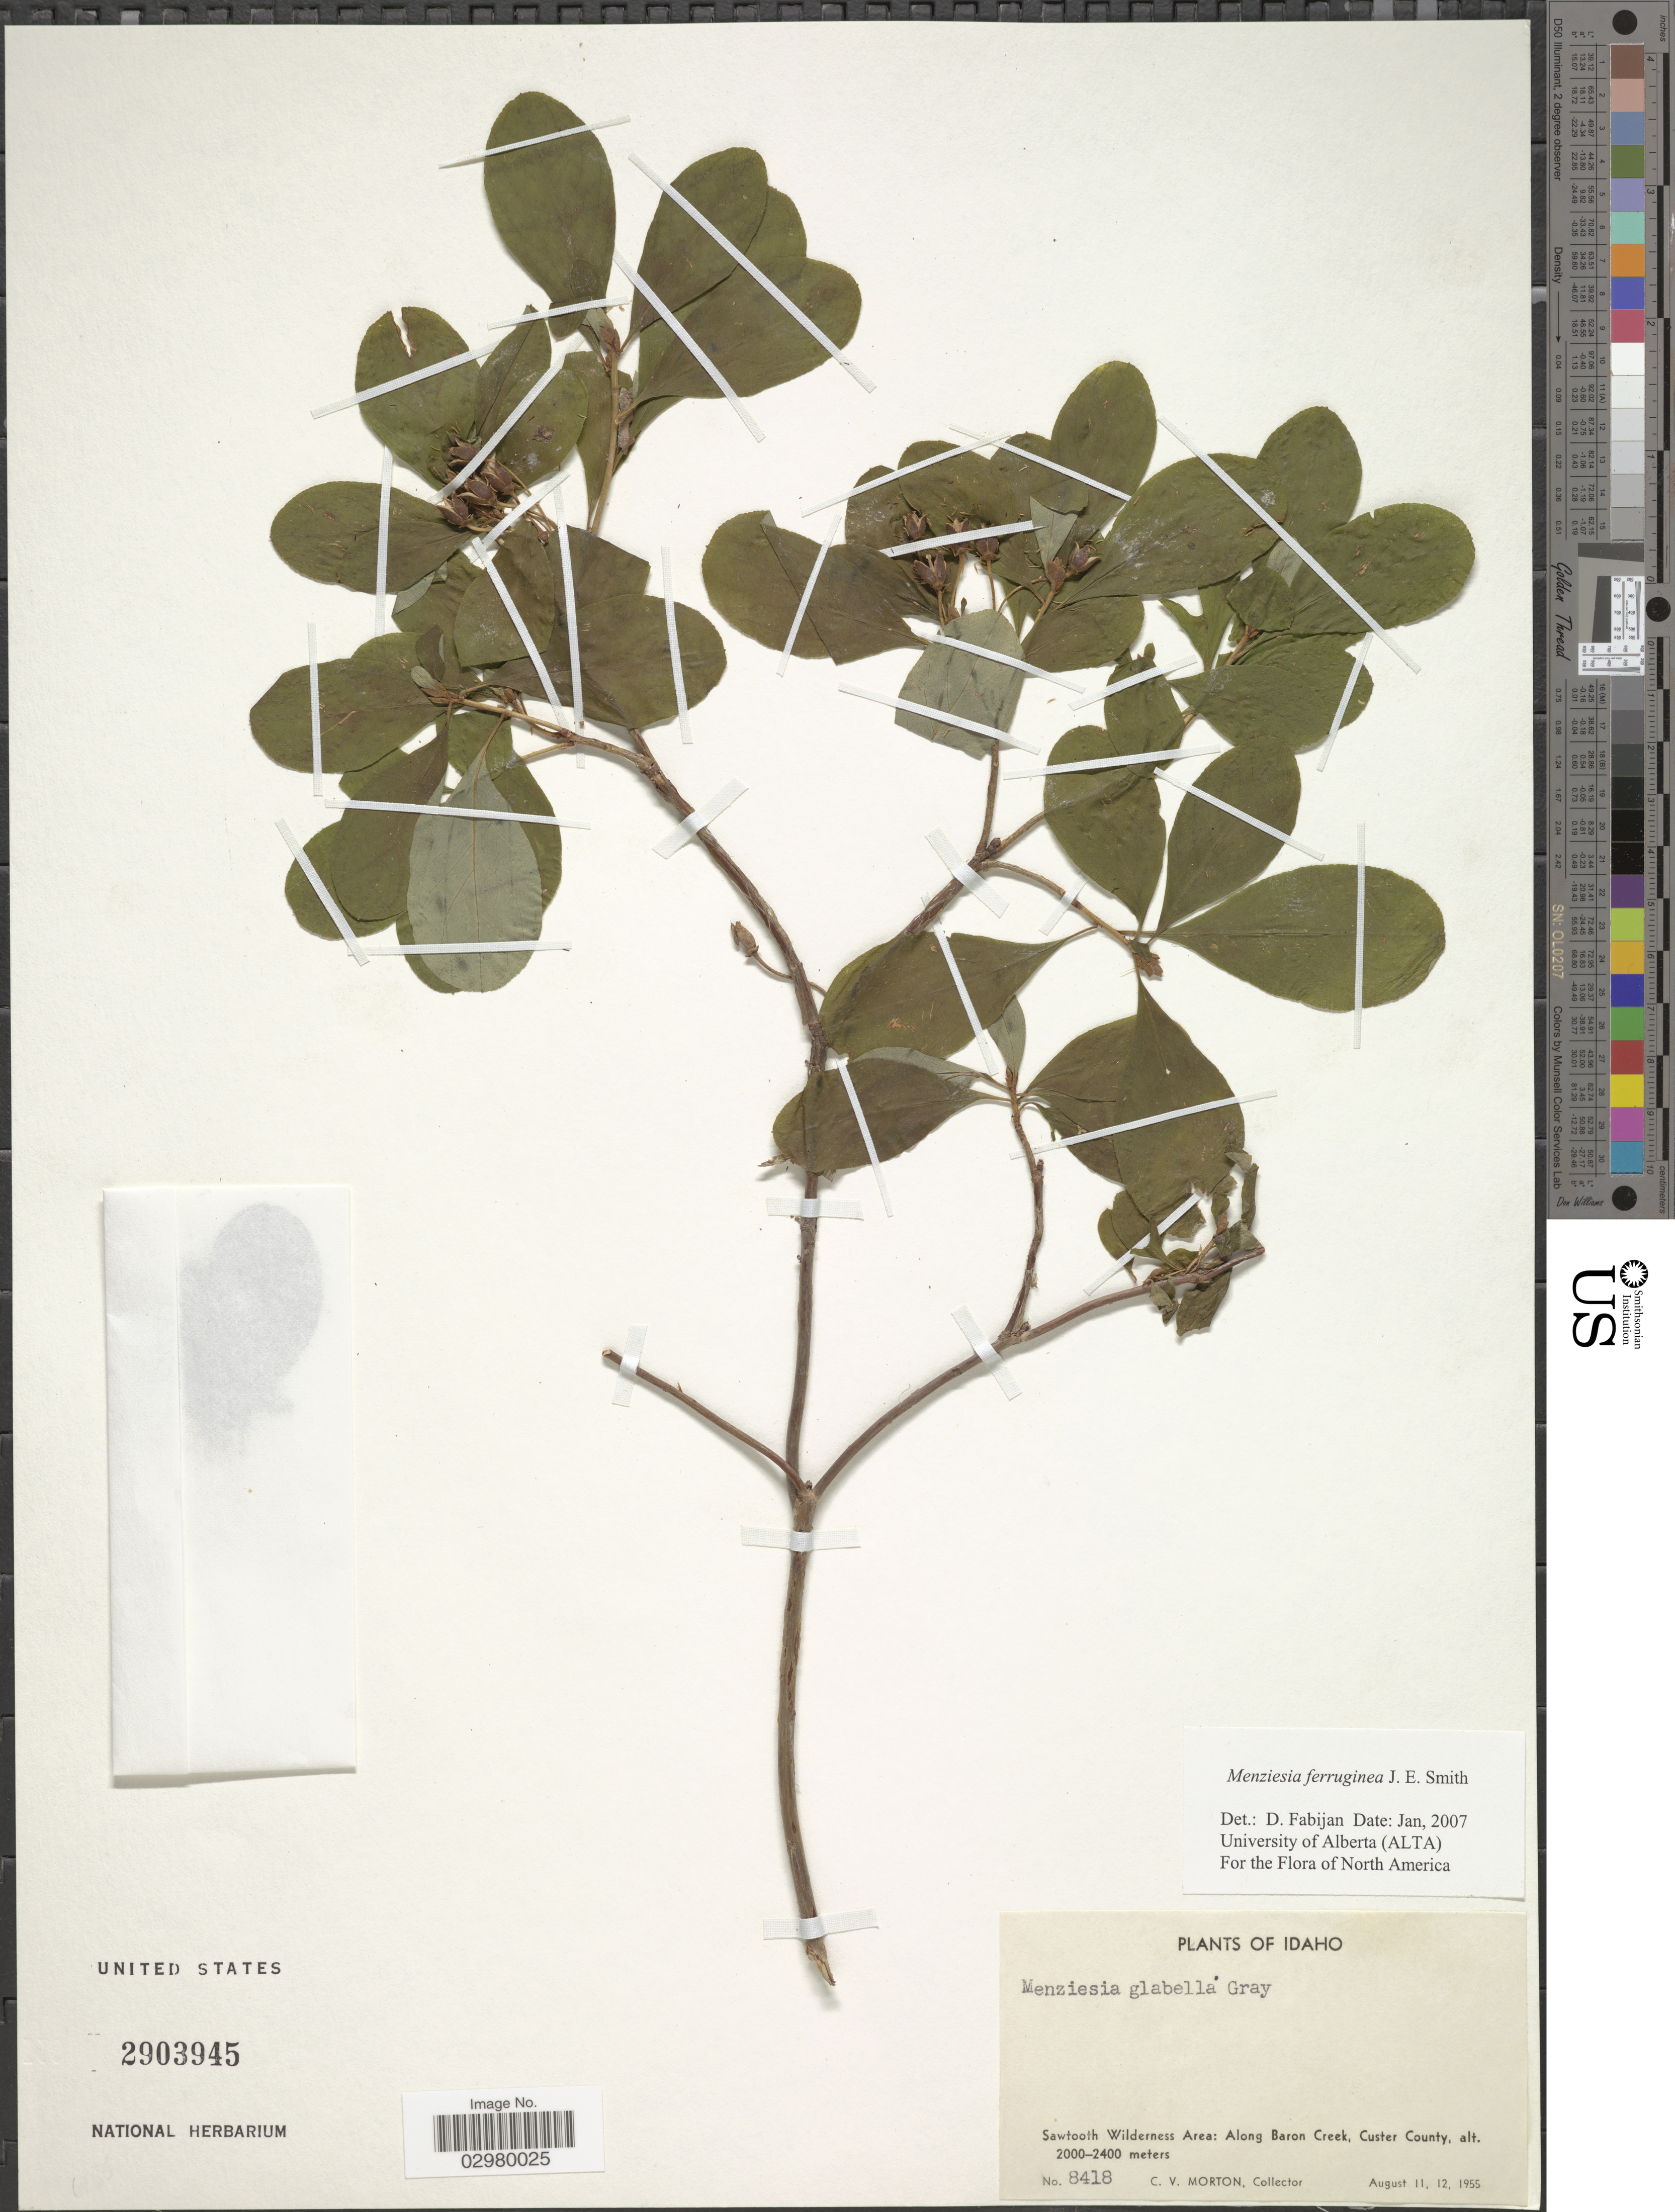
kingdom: Plantae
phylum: Tracheophyta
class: Magnoliopsida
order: Ericales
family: Ericaceae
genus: Menziesia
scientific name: Menziesia ferruginea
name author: Sm.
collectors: C. V. Morton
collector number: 8418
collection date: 1955-08-11/1955-08-12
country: United States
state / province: Idaho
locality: Sawtooth Wilderness Area: Along Baron Creek, Custer County.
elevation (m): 2000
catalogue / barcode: US 2903945